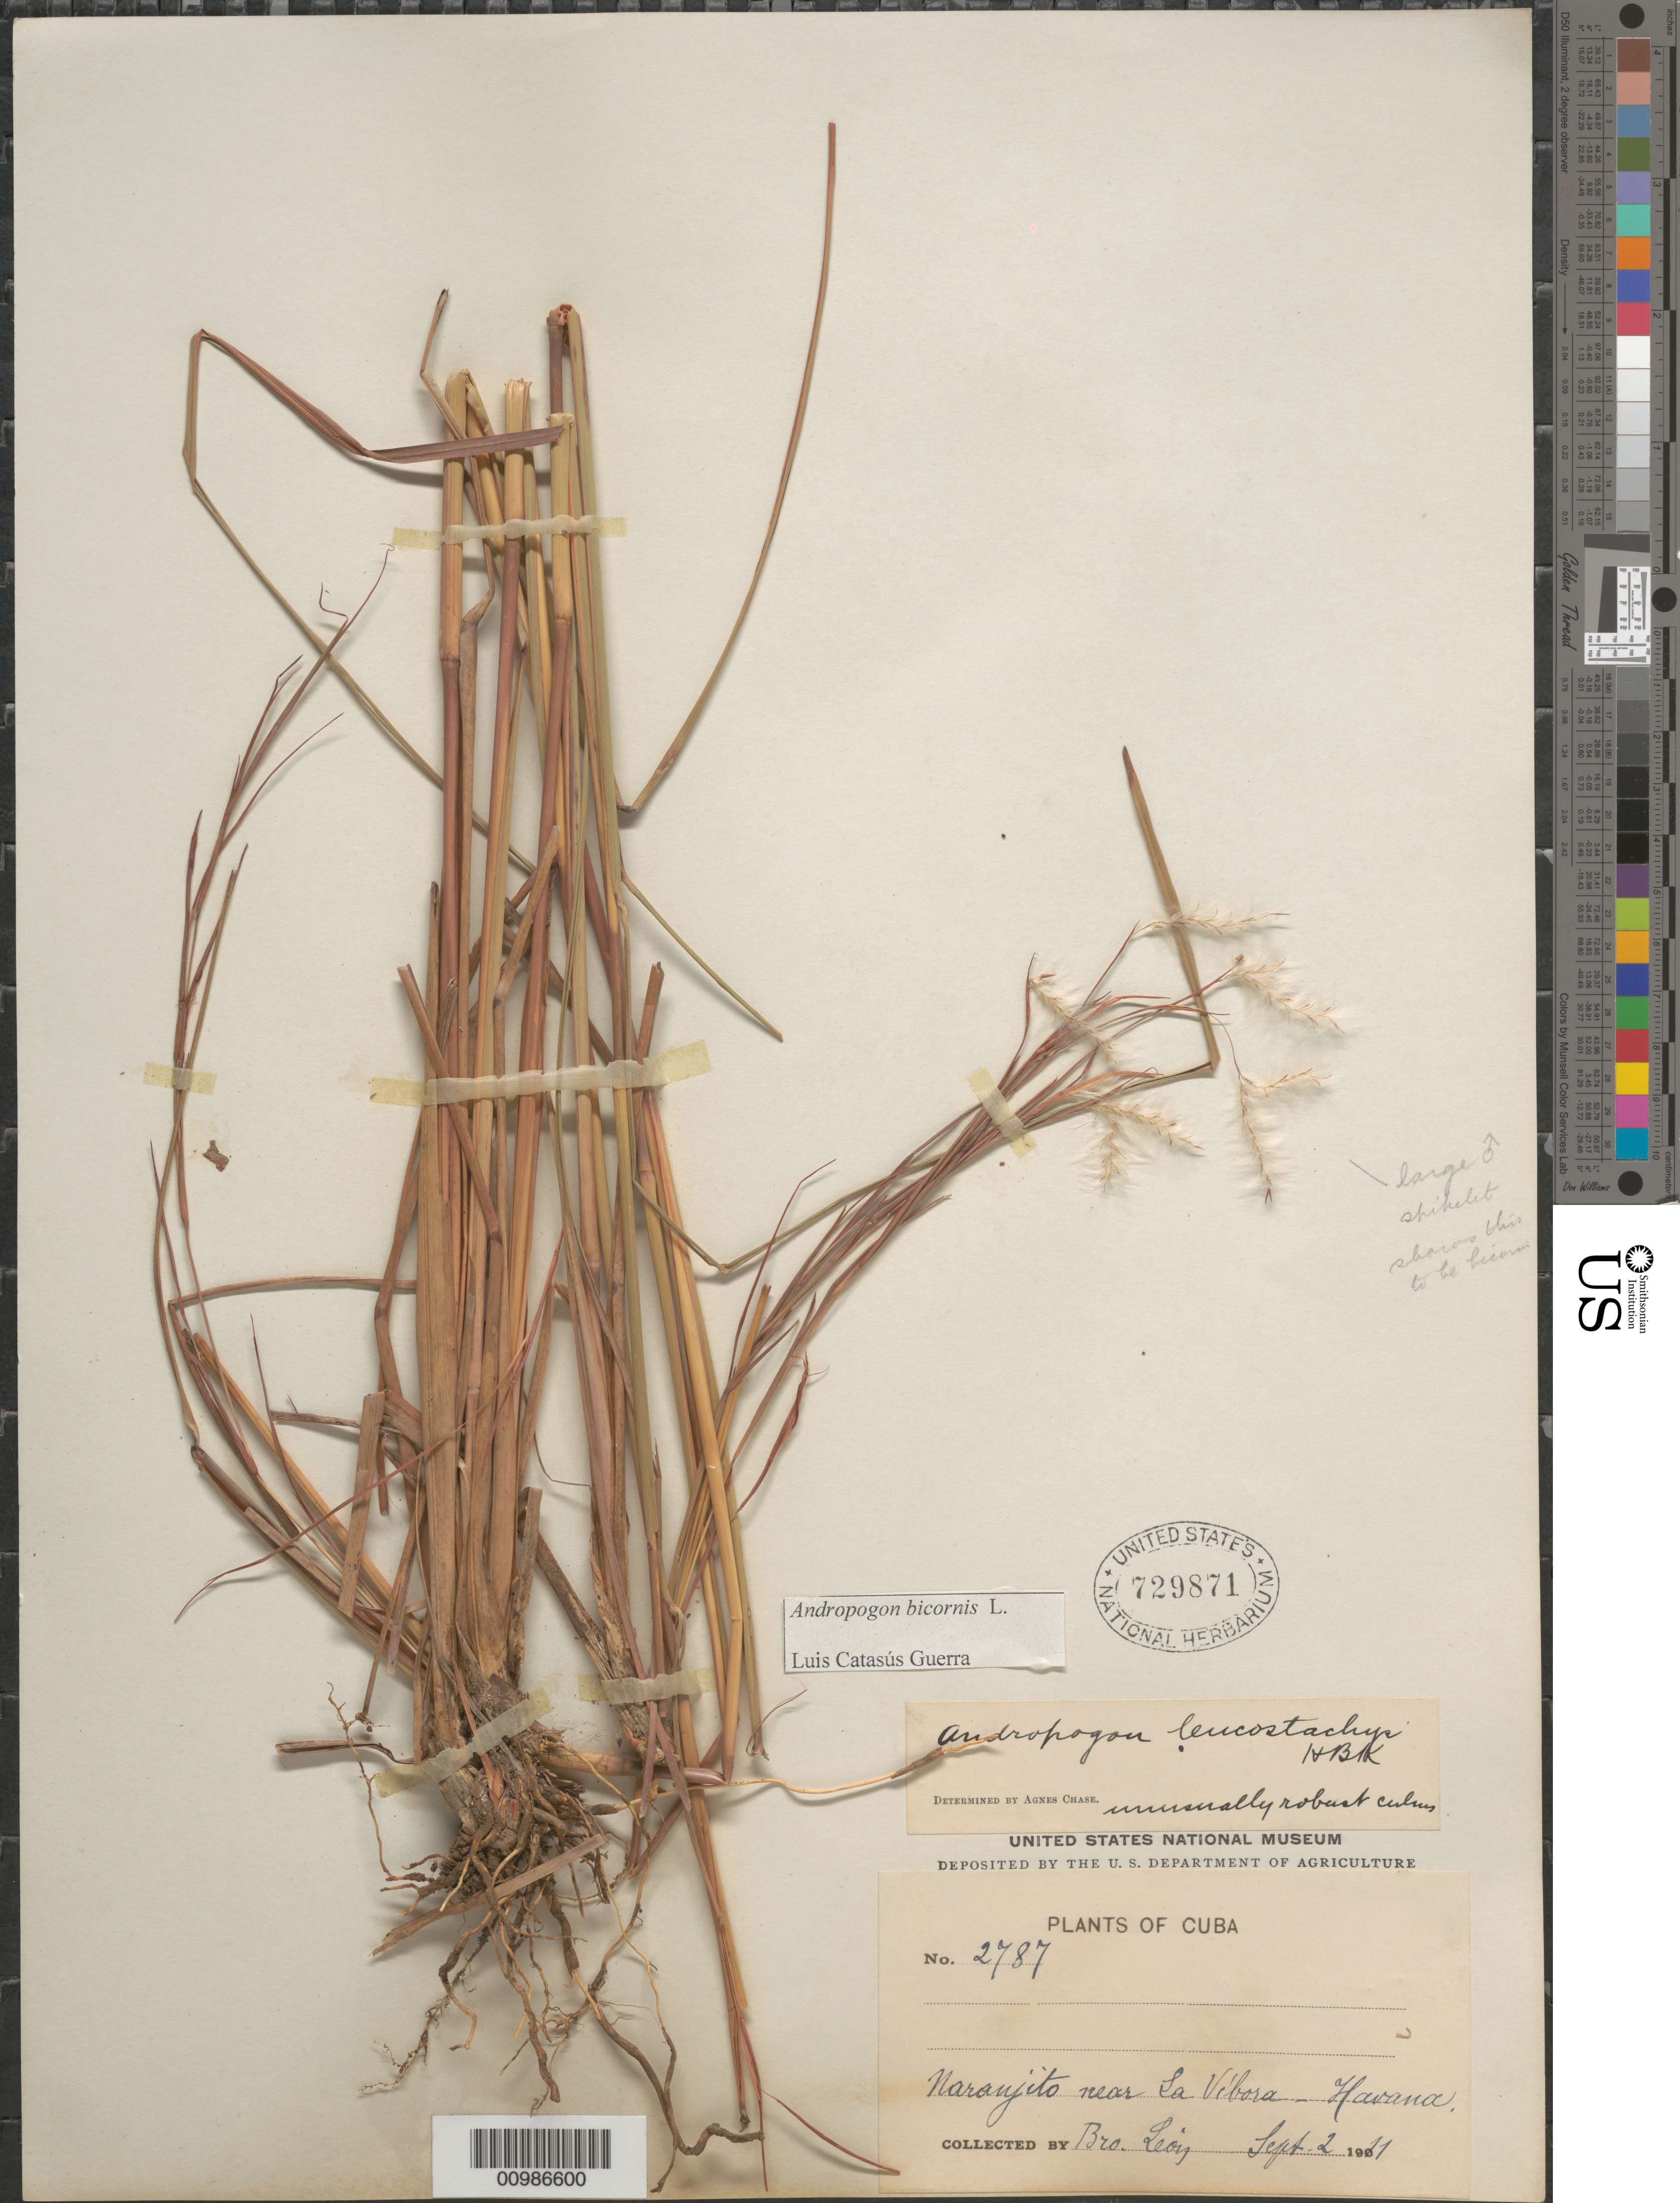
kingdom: Plantae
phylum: Tracheophyta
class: Liliopsida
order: Poales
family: Poaceae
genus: Andropogon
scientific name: Andropogon bicornis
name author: L.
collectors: Bro. León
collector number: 2787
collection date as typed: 02 Sep 1911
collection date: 1911-09-02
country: Cuba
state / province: La Habana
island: Cuba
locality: Naranjito near La Vibora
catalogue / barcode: US 729871